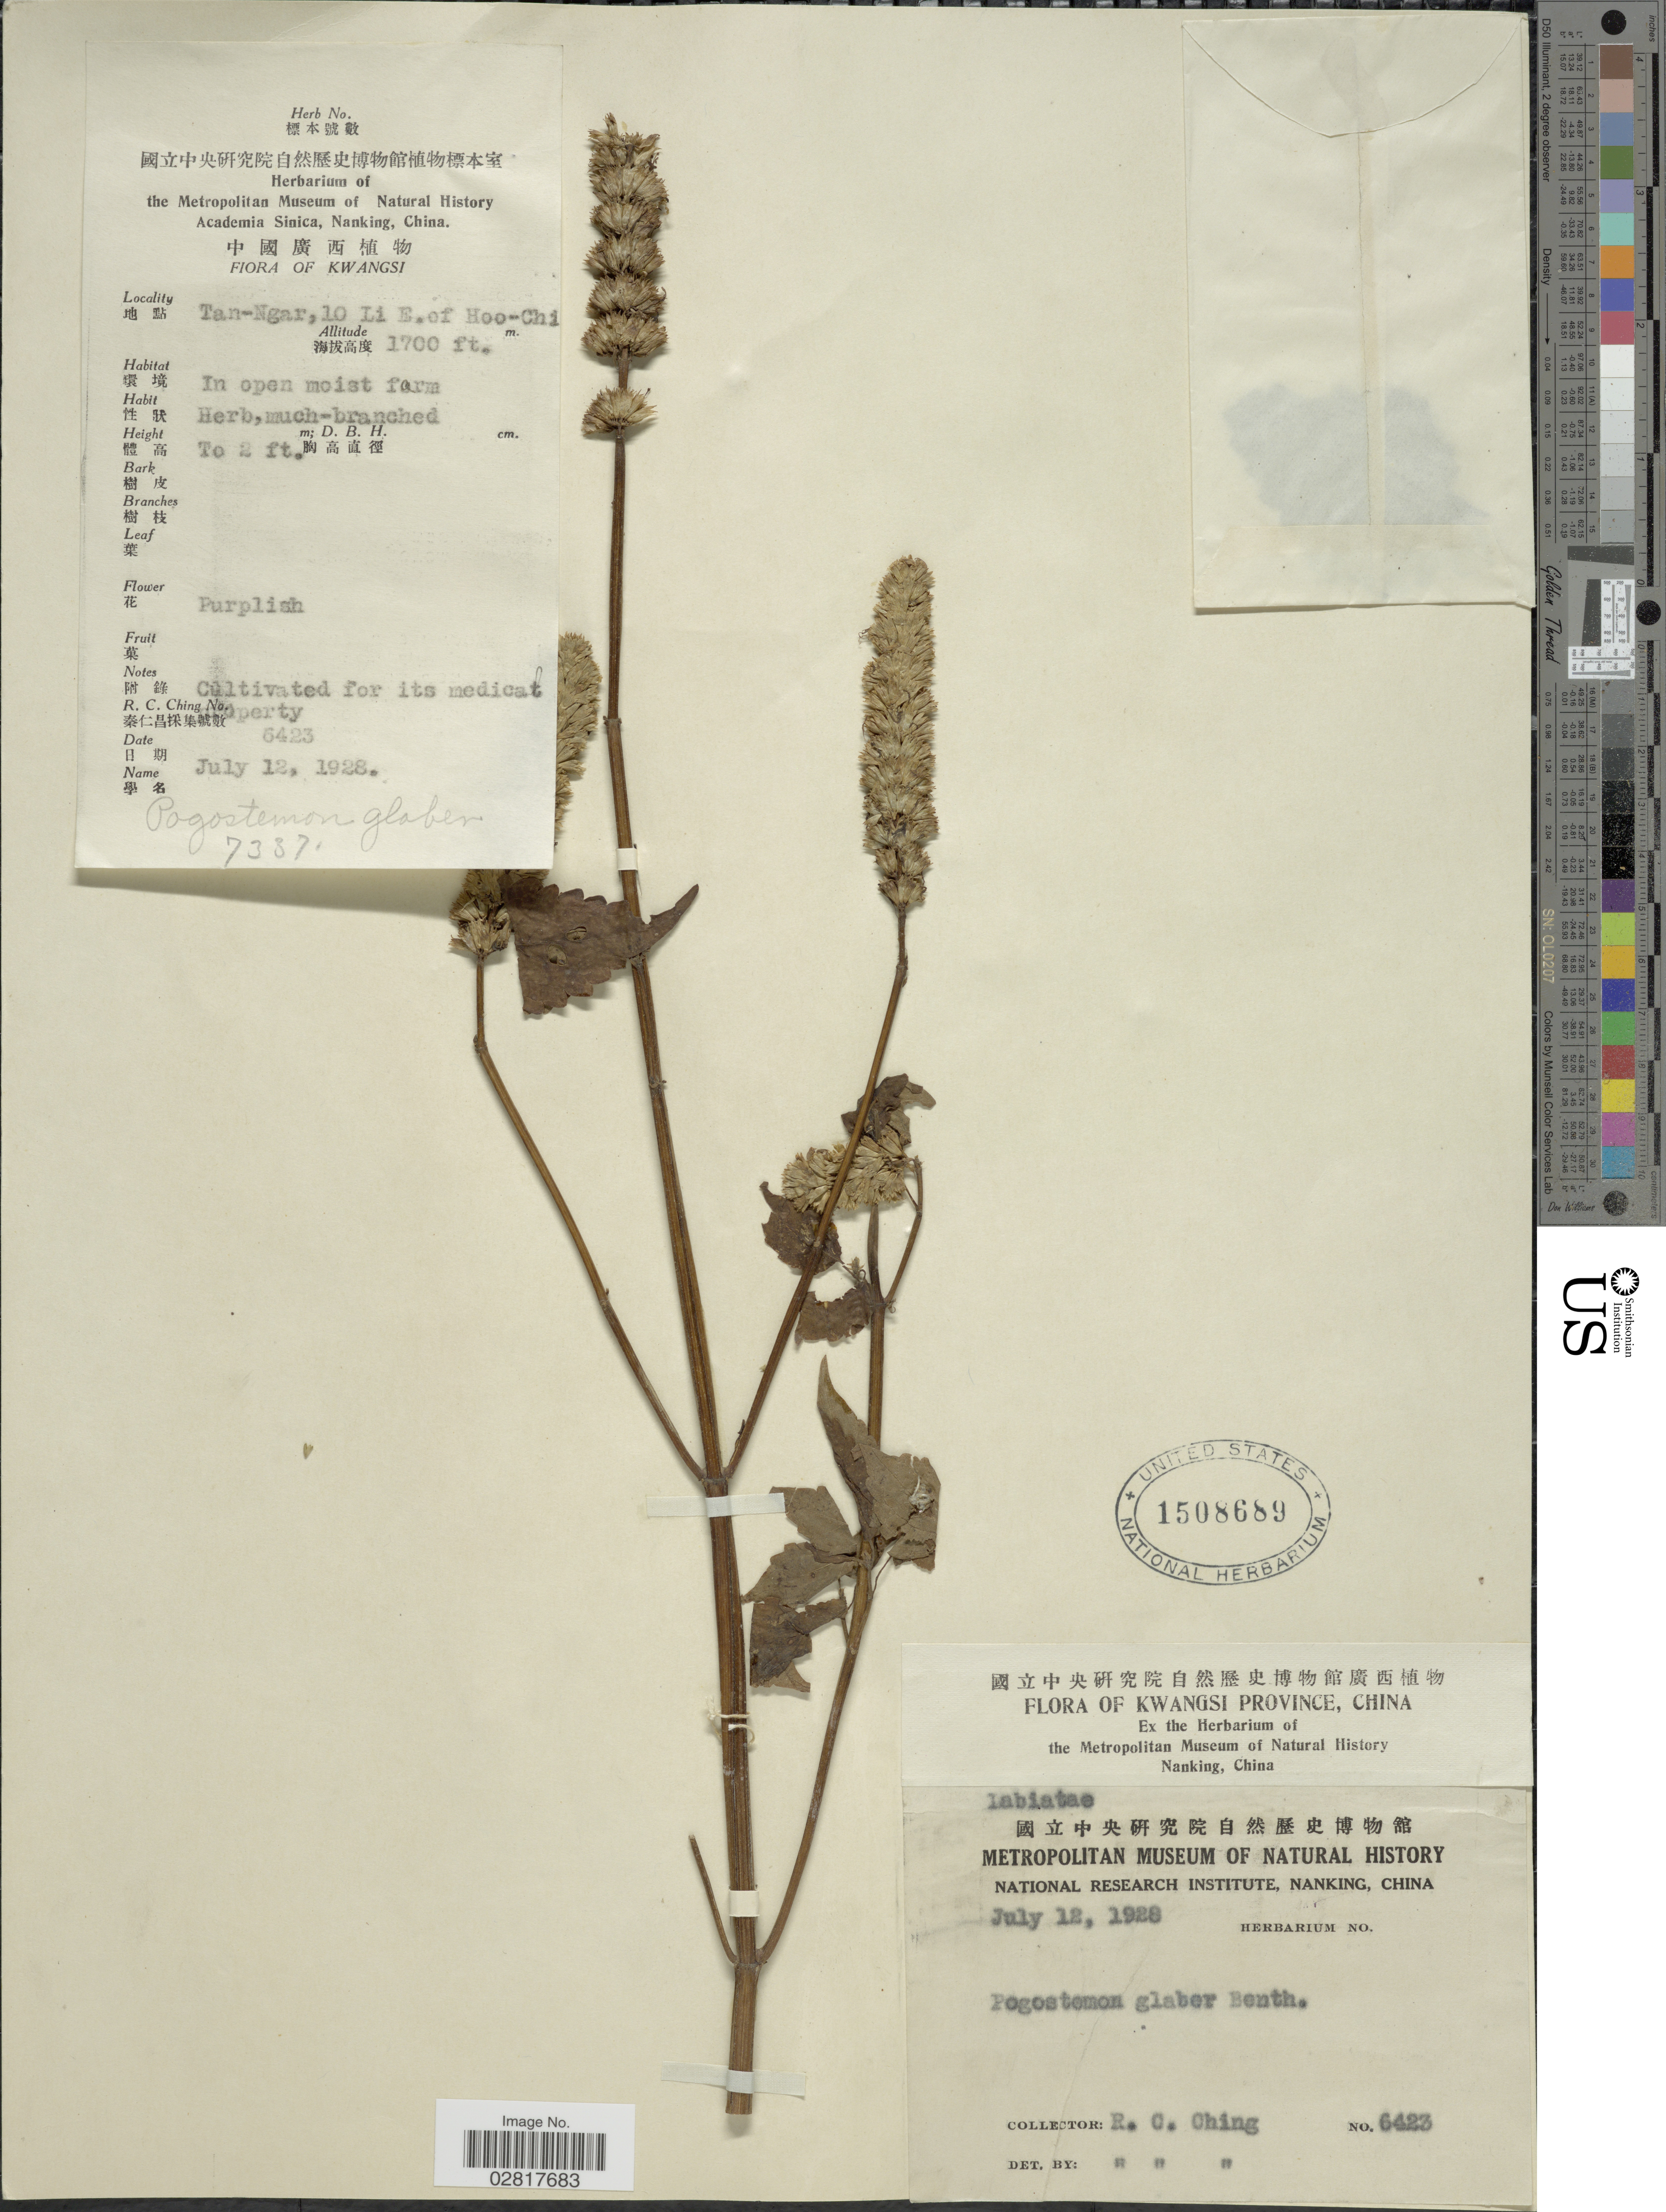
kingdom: Plantae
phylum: Tracheophyta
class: Magnoliopsida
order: Lamiales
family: Lamiaceae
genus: Pogostemon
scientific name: Pogostemon glaber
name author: Benth.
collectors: R. C. Ching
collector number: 6423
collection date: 1928-07-12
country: China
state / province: Guangxi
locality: Kwangsi. Tan-Ngar, 10 Li E. of Hoo-Chi.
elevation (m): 518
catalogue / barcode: US 1508689